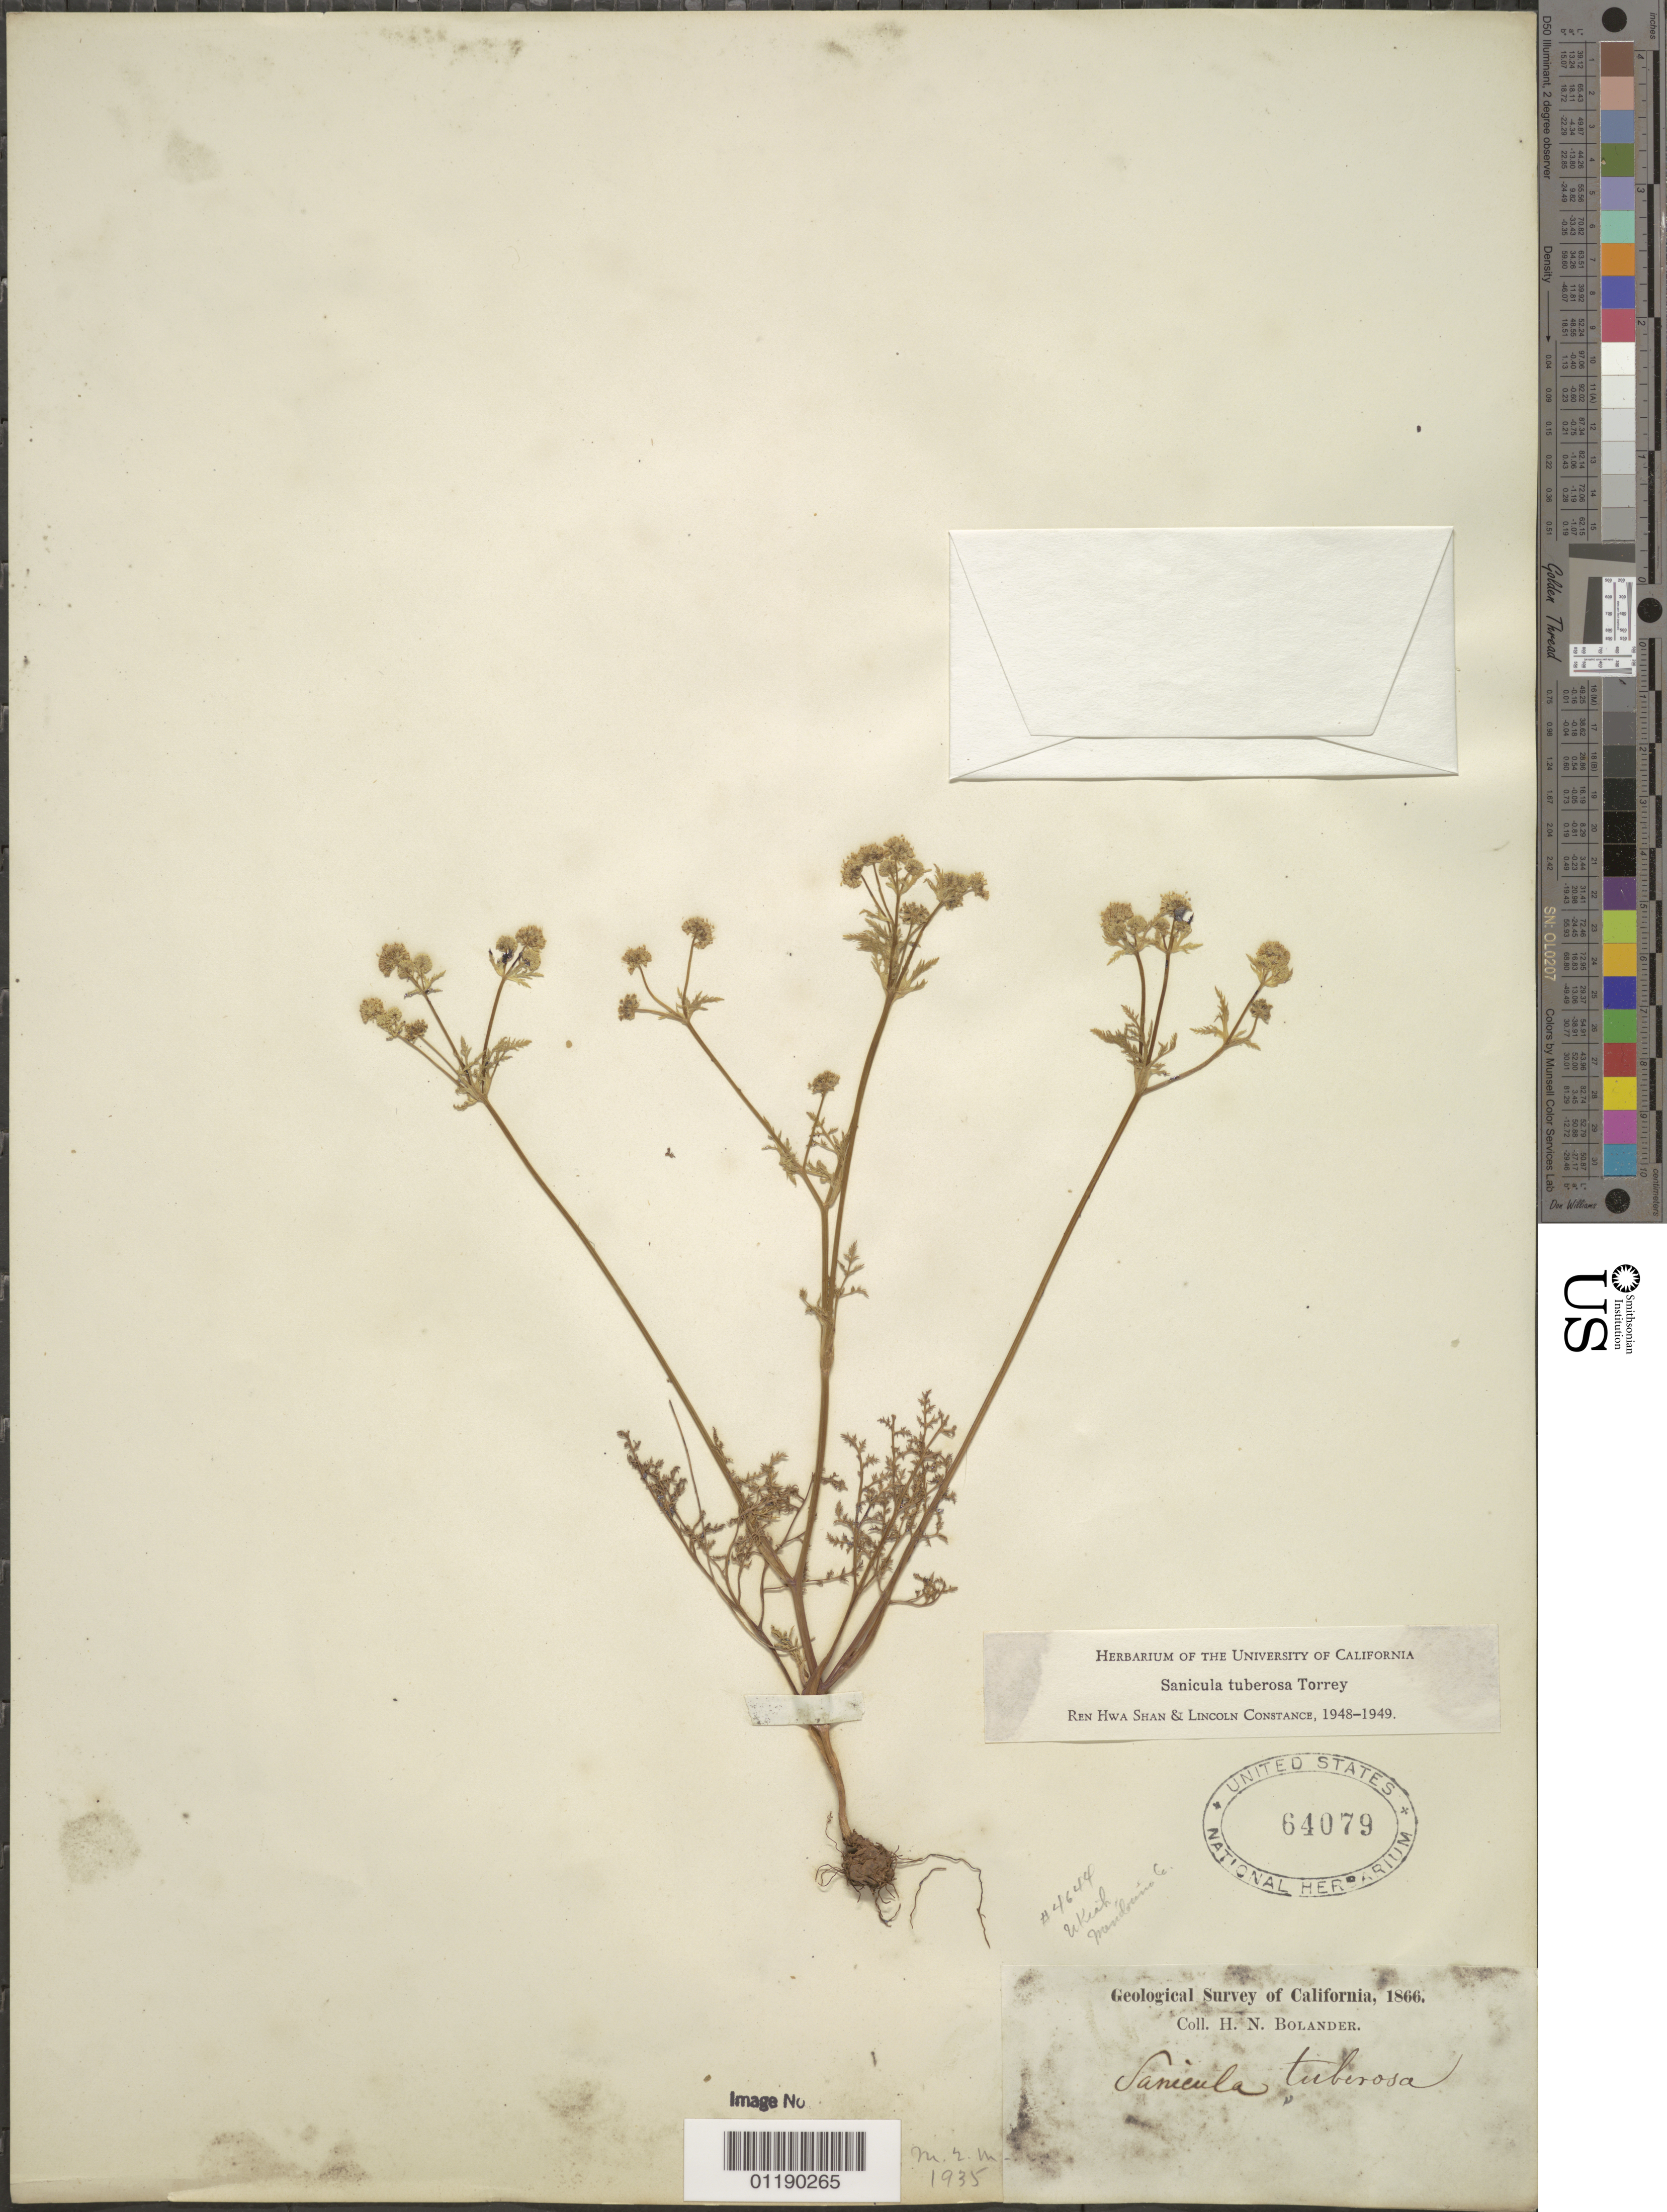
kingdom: Plantae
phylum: Tracheophyta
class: Magnoliopsida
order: Apiales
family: Apiaceae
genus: Sanicula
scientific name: Sanicula tuberosa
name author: Torr.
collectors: H. Bolander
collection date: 1866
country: United States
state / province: California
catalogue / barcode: US 64079